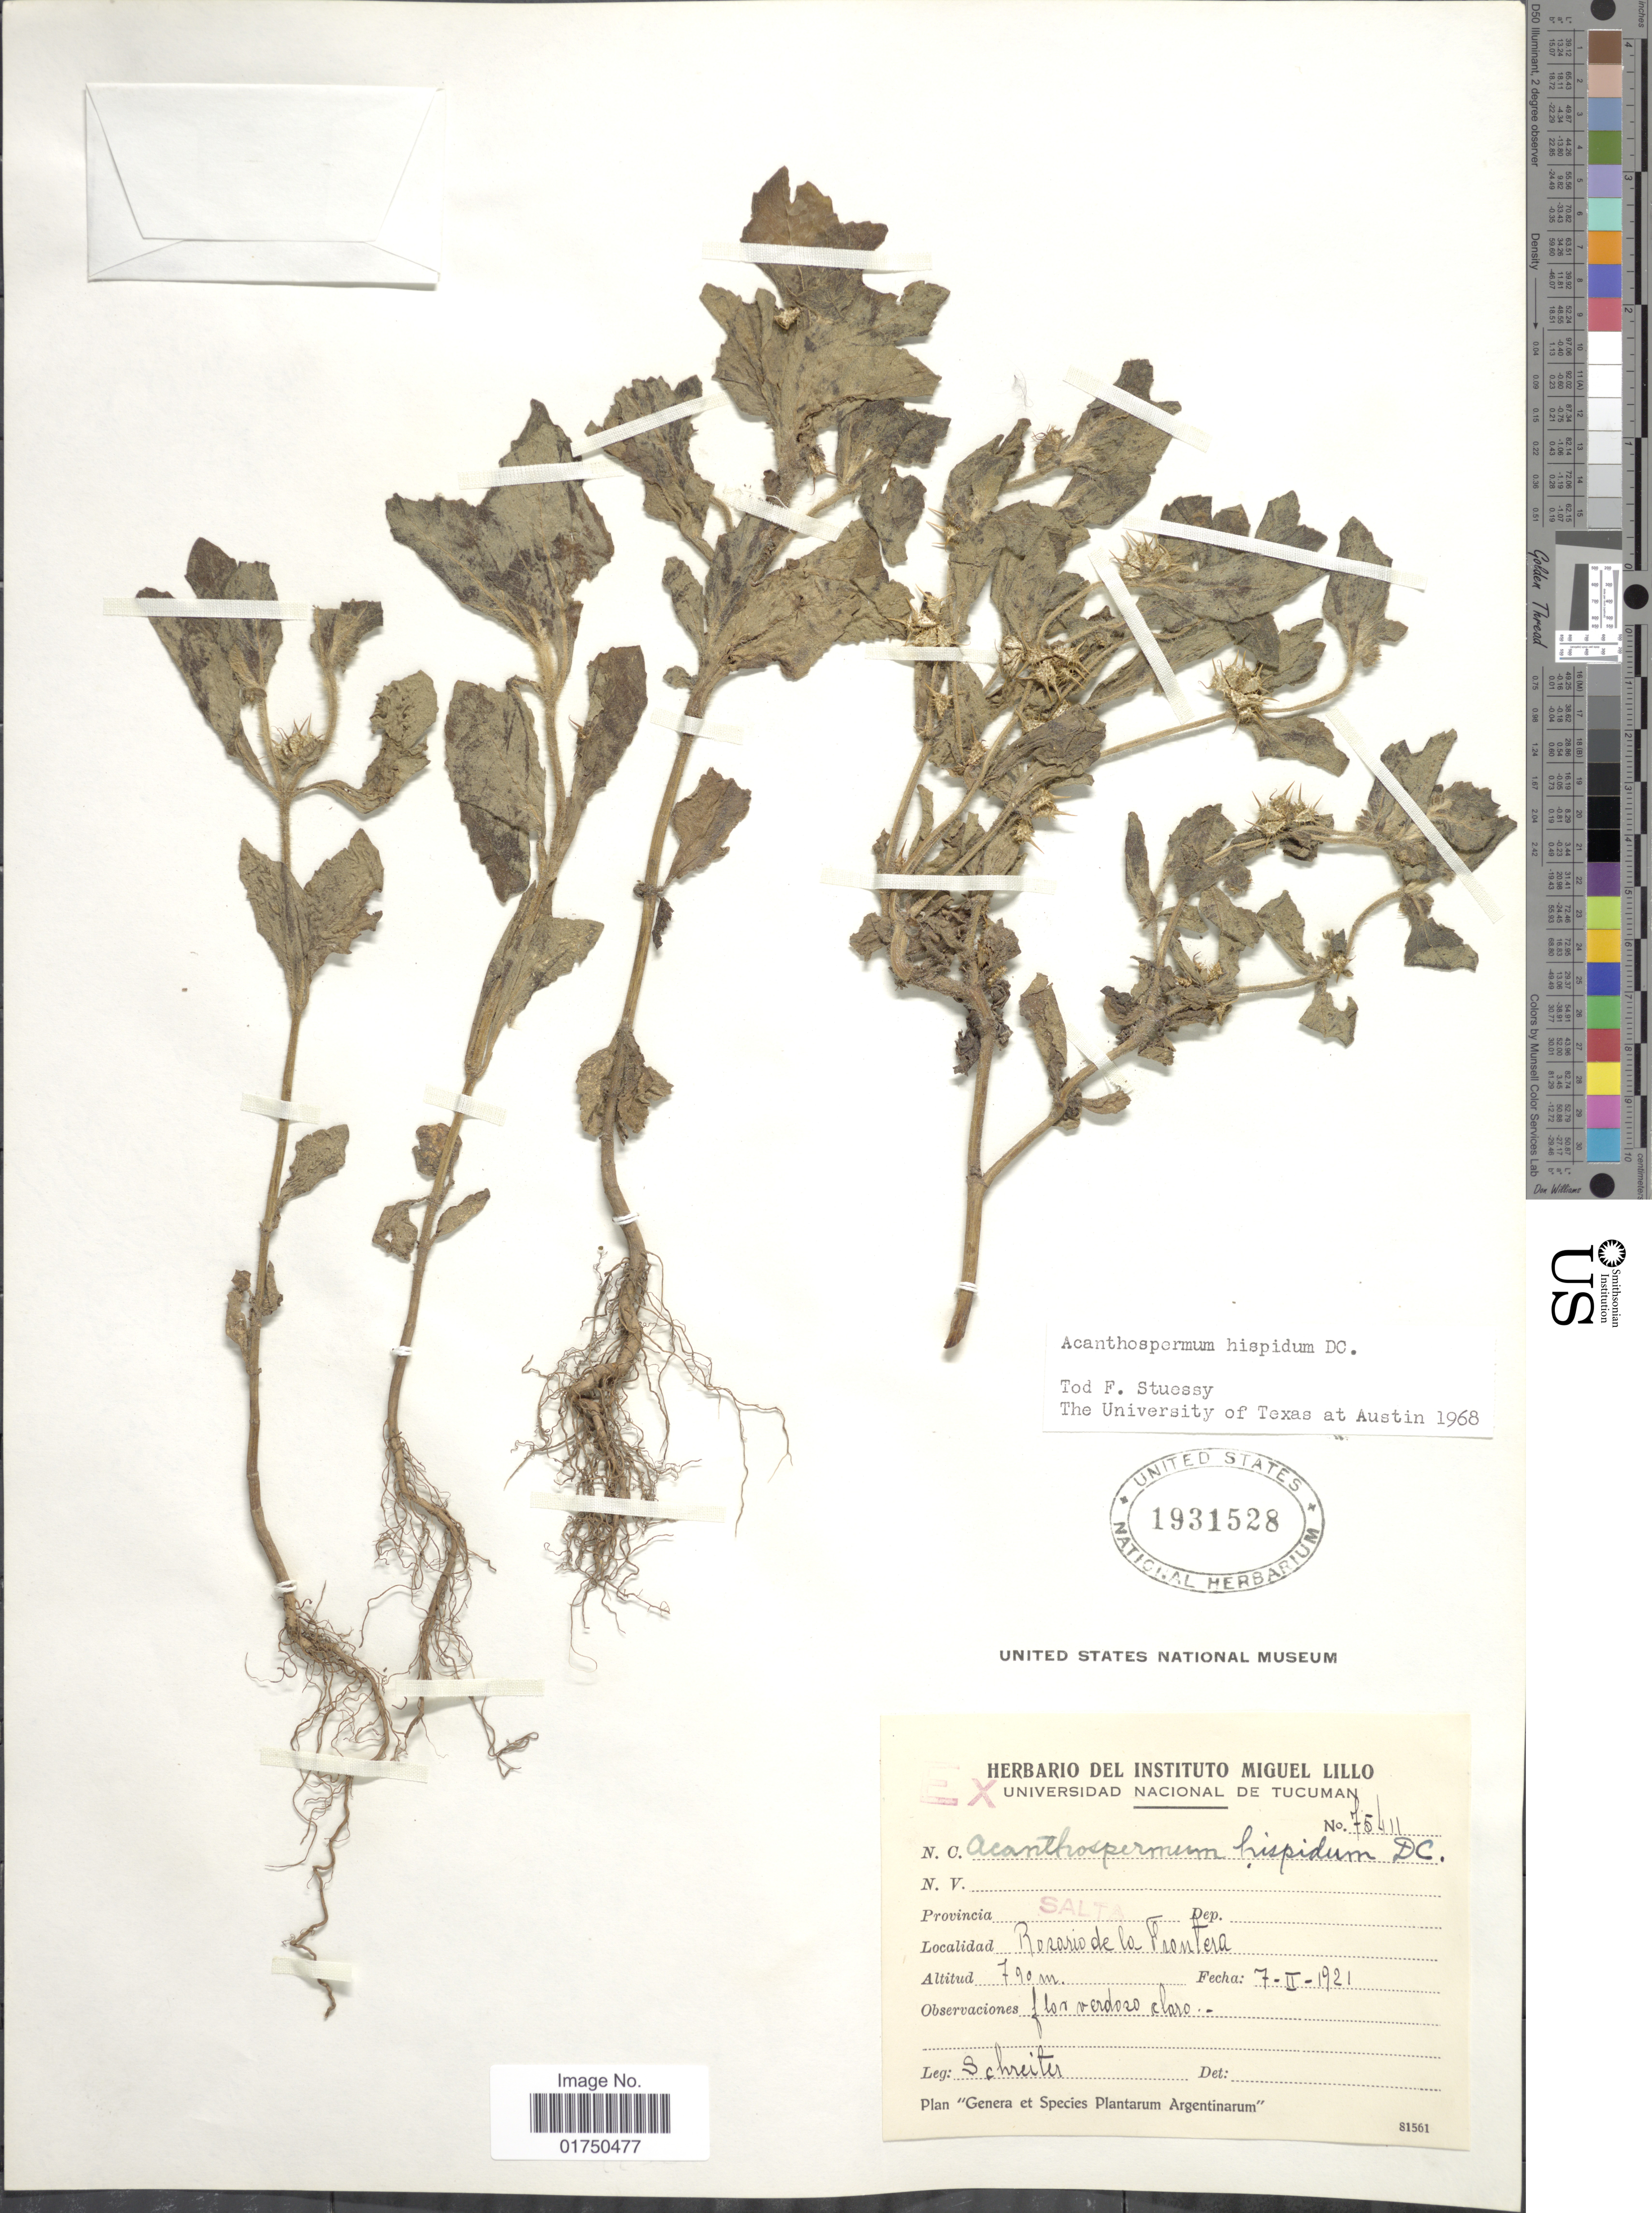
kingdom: Plantae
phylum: Tracheophyta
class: Magnoliopsida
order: Asterales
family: Asteraceae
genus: Acanthospermum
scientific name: Acanthospermum hispidum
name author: DC.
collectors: -. Schreiter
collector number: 75411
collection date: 1921-02-07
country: Argentina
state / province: Salta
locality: Provincia Salta. Rosario de la Frontera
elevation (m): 790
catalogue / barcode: US 1931528